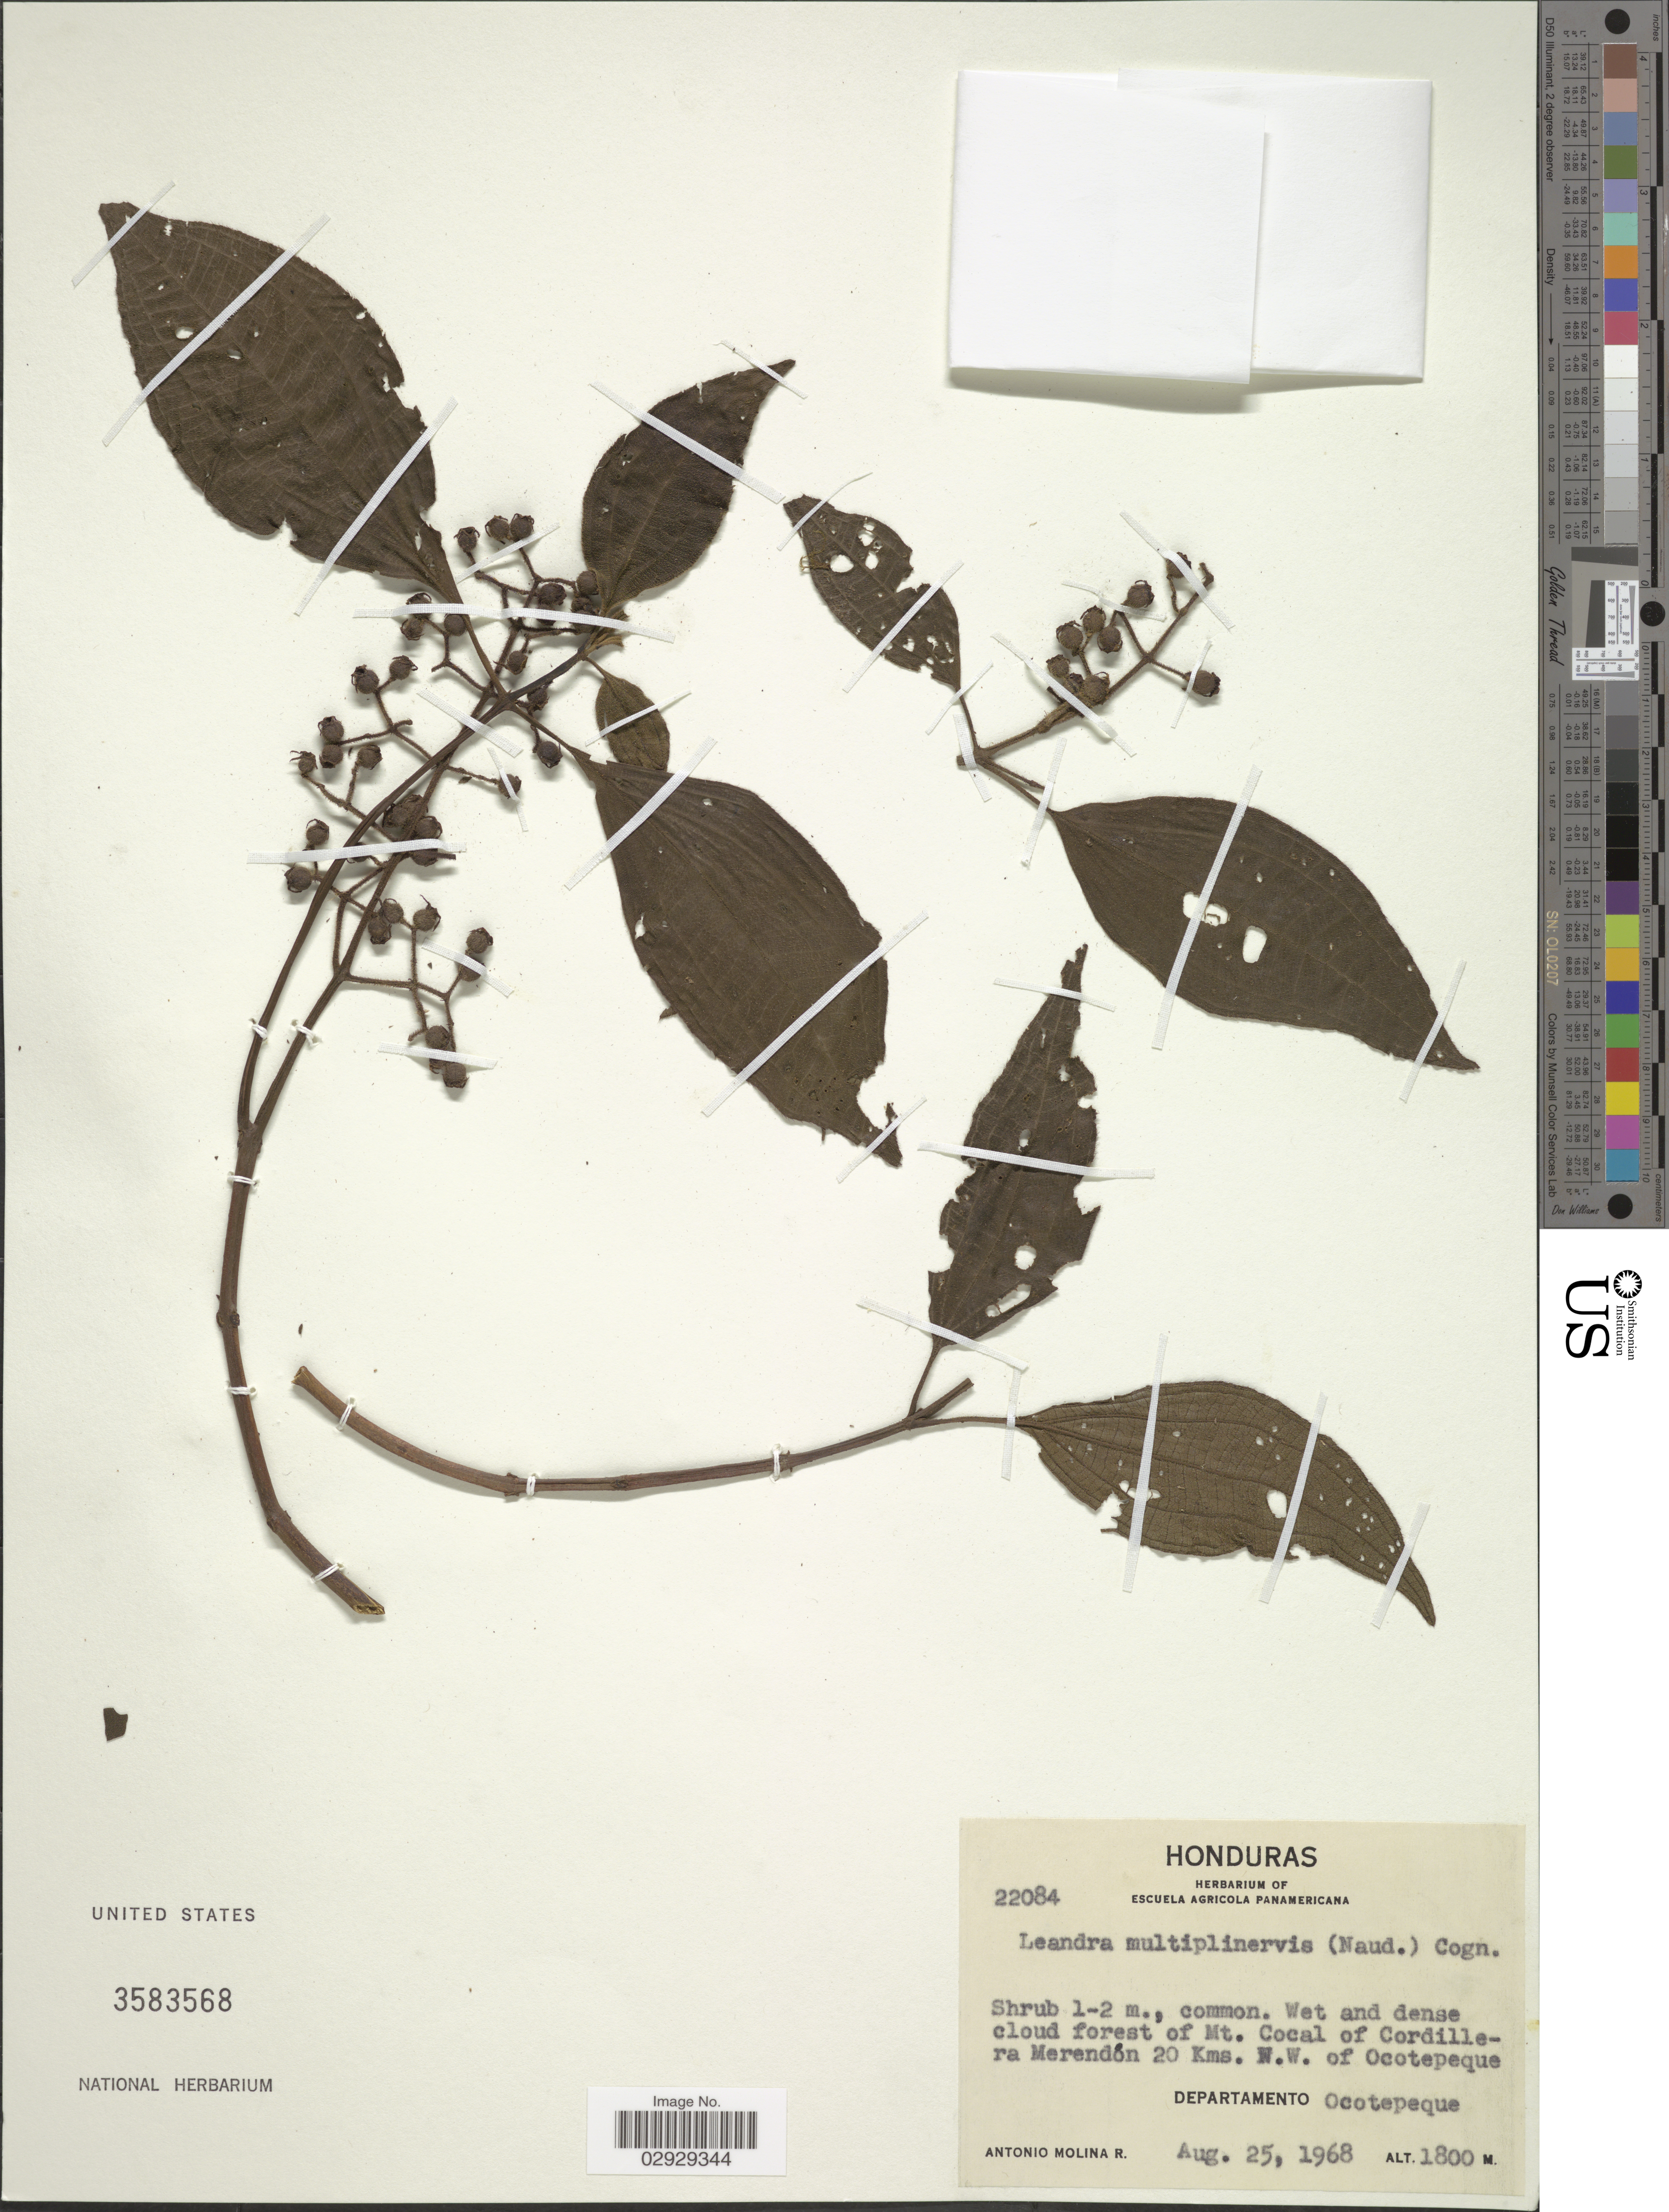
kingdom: Plantae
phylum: Tracheophyta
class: Magnoliopsida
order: Myrtales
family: Melastomataceae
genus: Leandra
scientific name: Leandra multiplinervis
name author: (Naudin) Cogn.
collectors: A. Molina R.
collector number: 22084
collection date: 1968-08-25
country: Honduras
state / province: Ocotepeque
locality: Wet and dense cloud forest of Mt. Cocal of Cordillera Merendón 20 Kms. N.W. of Ocotepeque, Departamento Ocotepeque.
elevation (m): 1800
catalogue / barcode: US 3583568